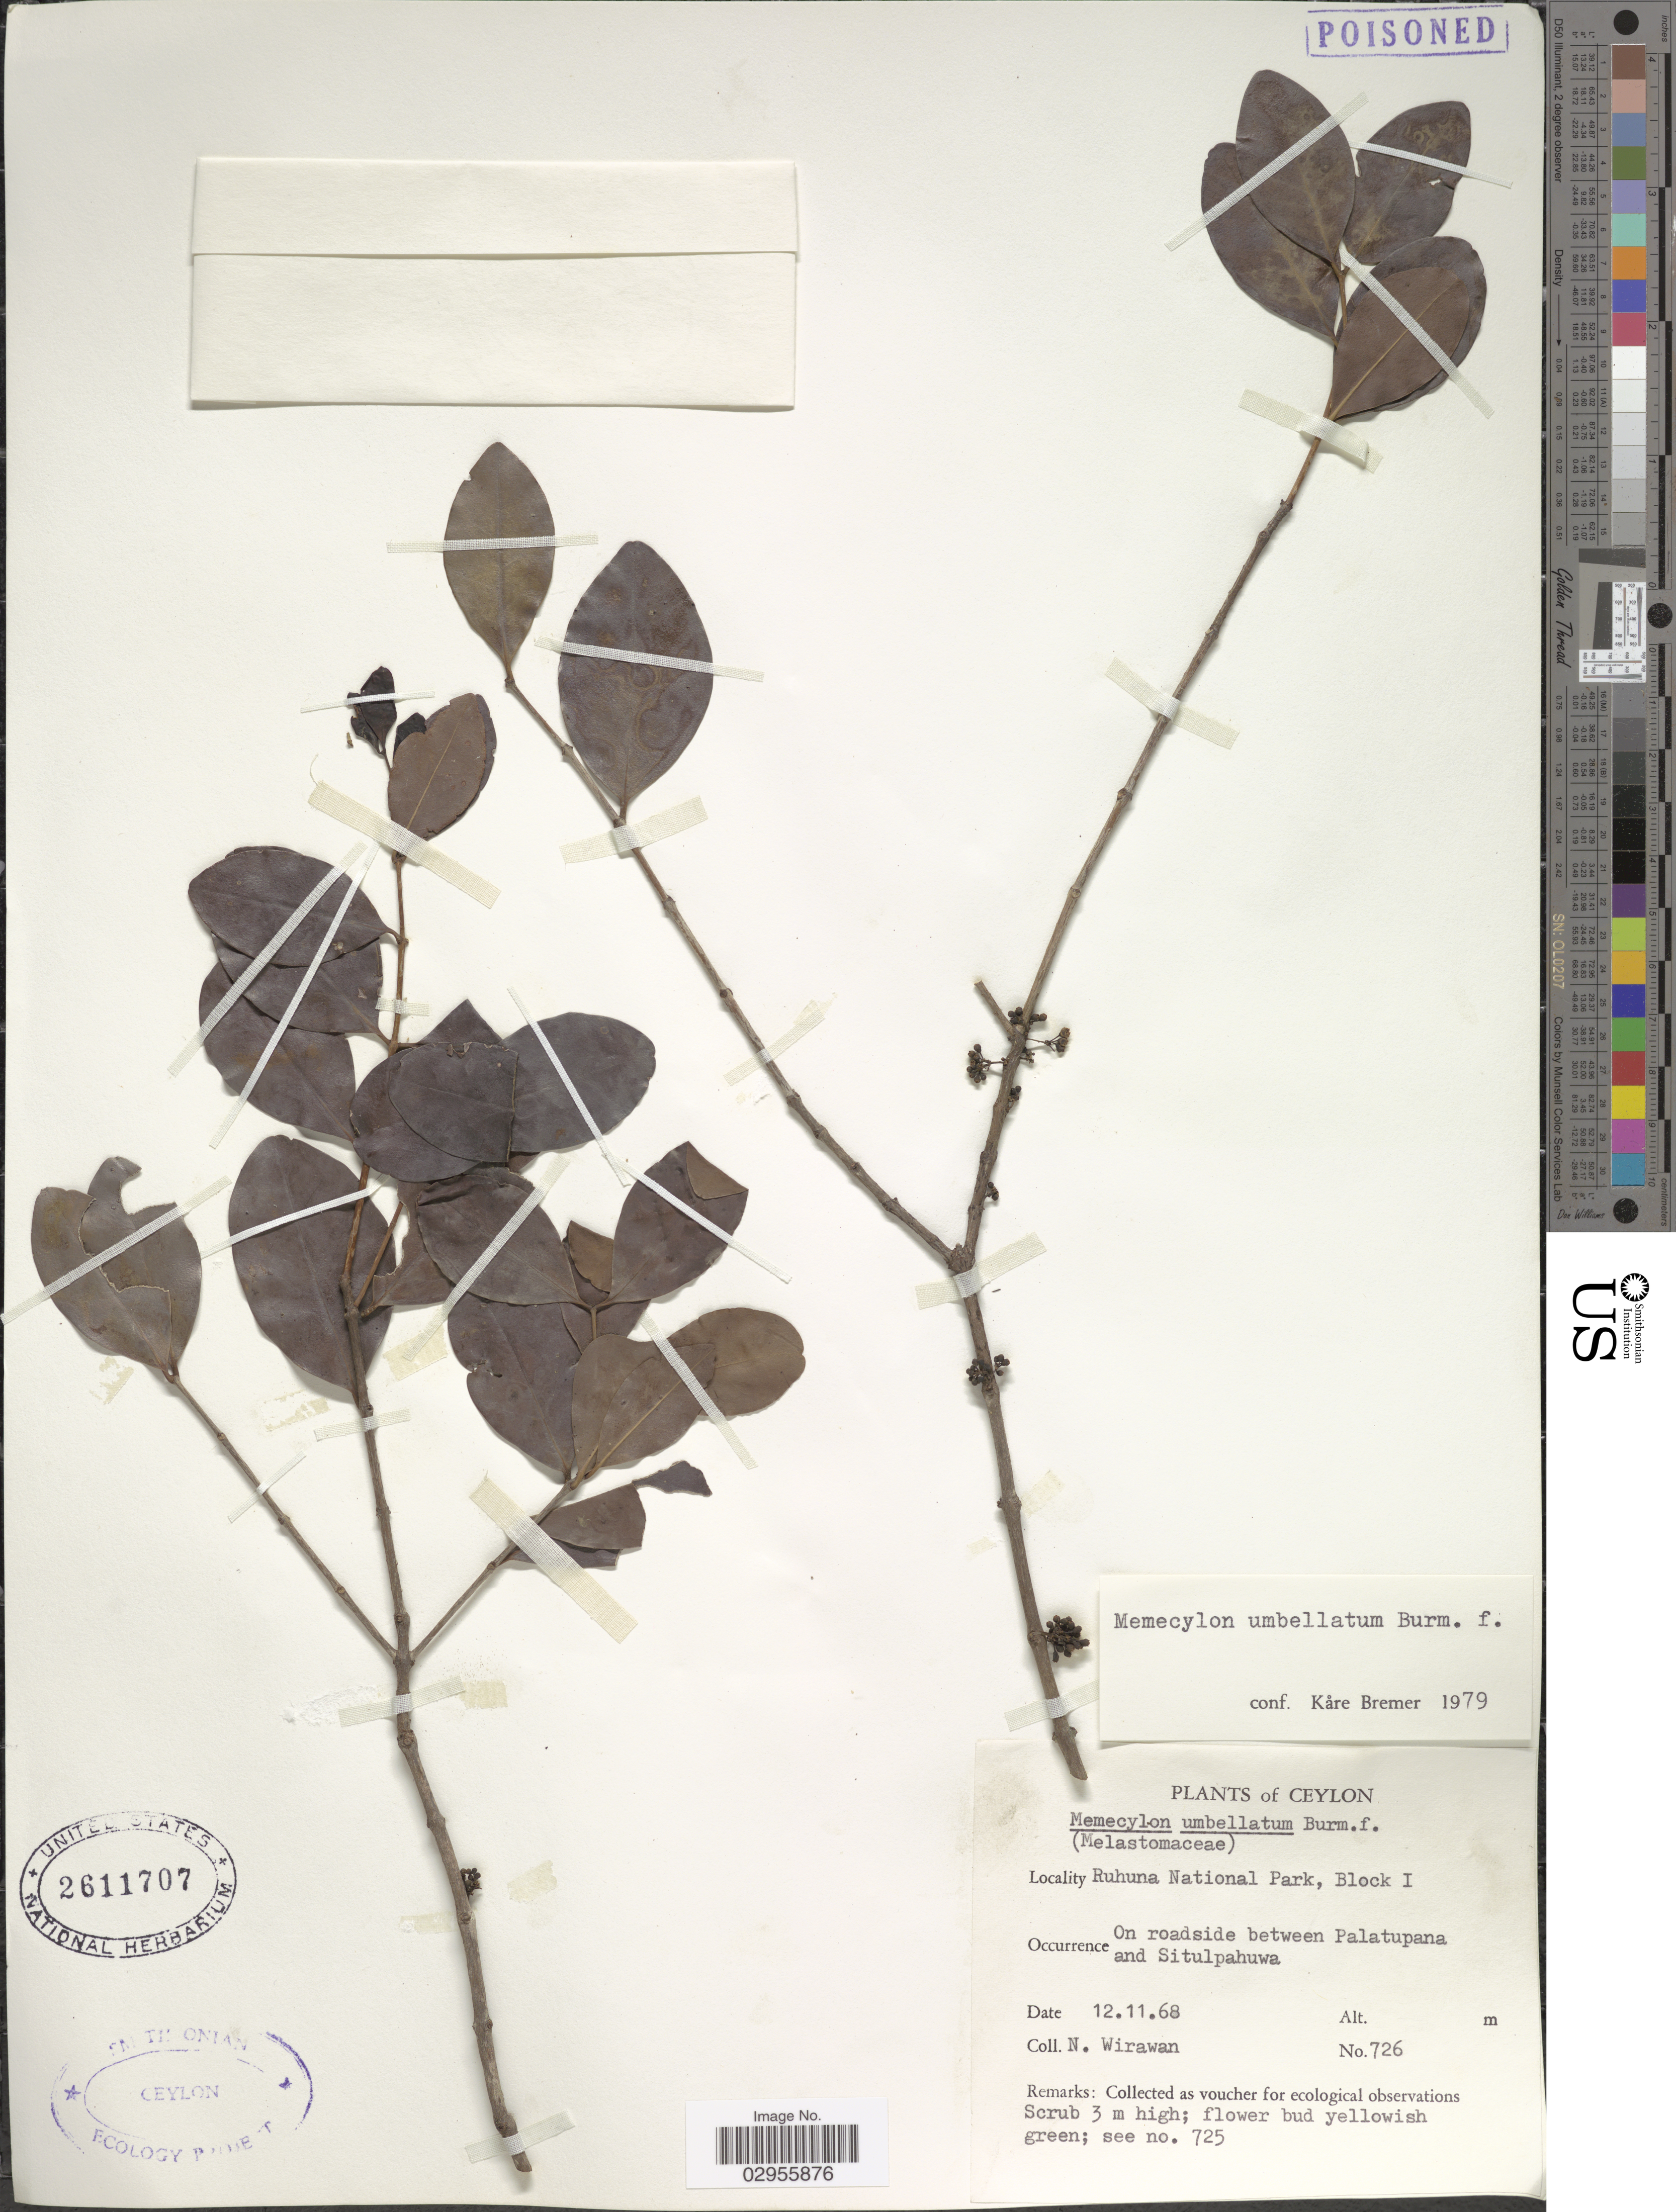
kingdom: Plantae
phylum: Tracheophyta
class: Magnoliopsida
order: Myrtales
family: Melastomataceae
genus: Memecylon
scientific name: Memecylon umbellatum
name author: Burm. f.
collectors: N. Wirawan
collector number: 726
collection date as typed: Transcribed d/m/y: 12/11/68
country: Sri Lanka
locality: Ceylon. Ruhuna National Park, Block I. On roadside between Palatupana and Situlpahuwa.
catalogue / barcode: US 2611707